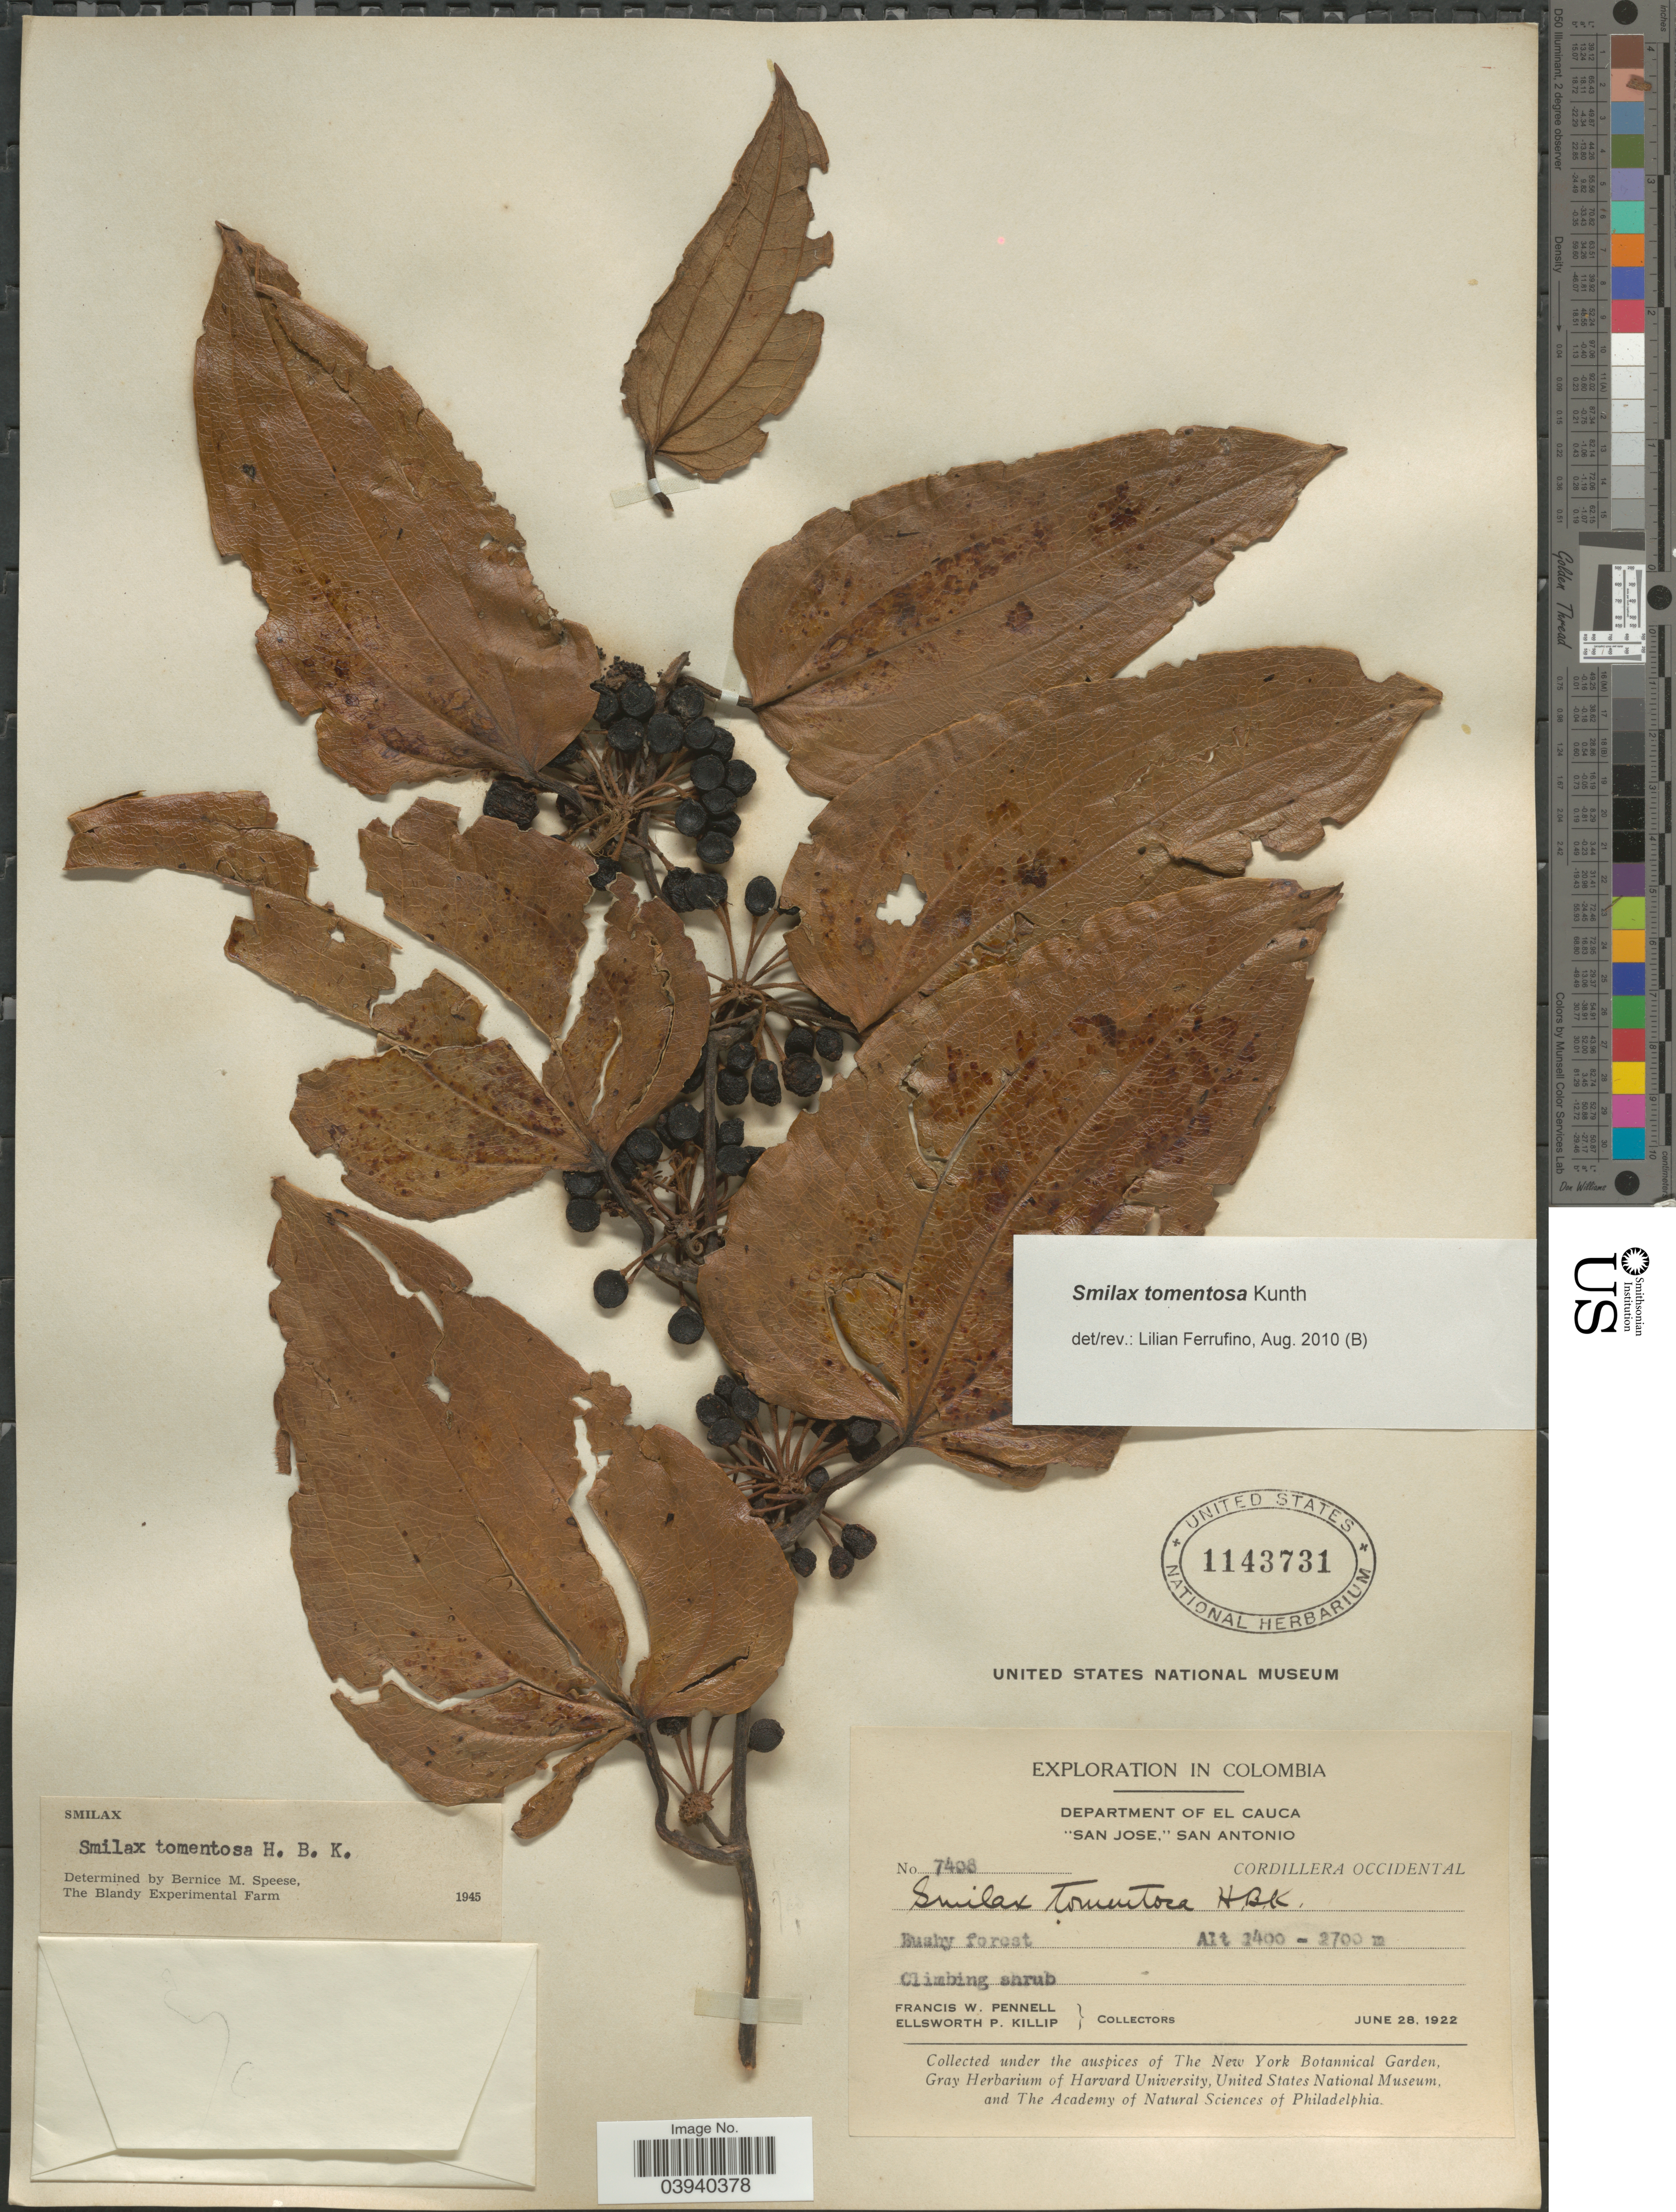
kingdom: Plantae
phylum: Tracheophyta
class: Liliopsida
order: Liliales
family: Smilacaceae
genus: Smilax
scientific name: Smilax tomentosa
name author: Kunth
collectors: F. W. Pennell & E. P. Killip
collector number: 7408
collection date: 1922-06-28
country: Colombia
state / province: Cauca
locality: Department of El Cauca. "San Jose," San Antonio. Cordillera Occidental.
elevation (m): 2400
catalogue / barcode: US 1143731